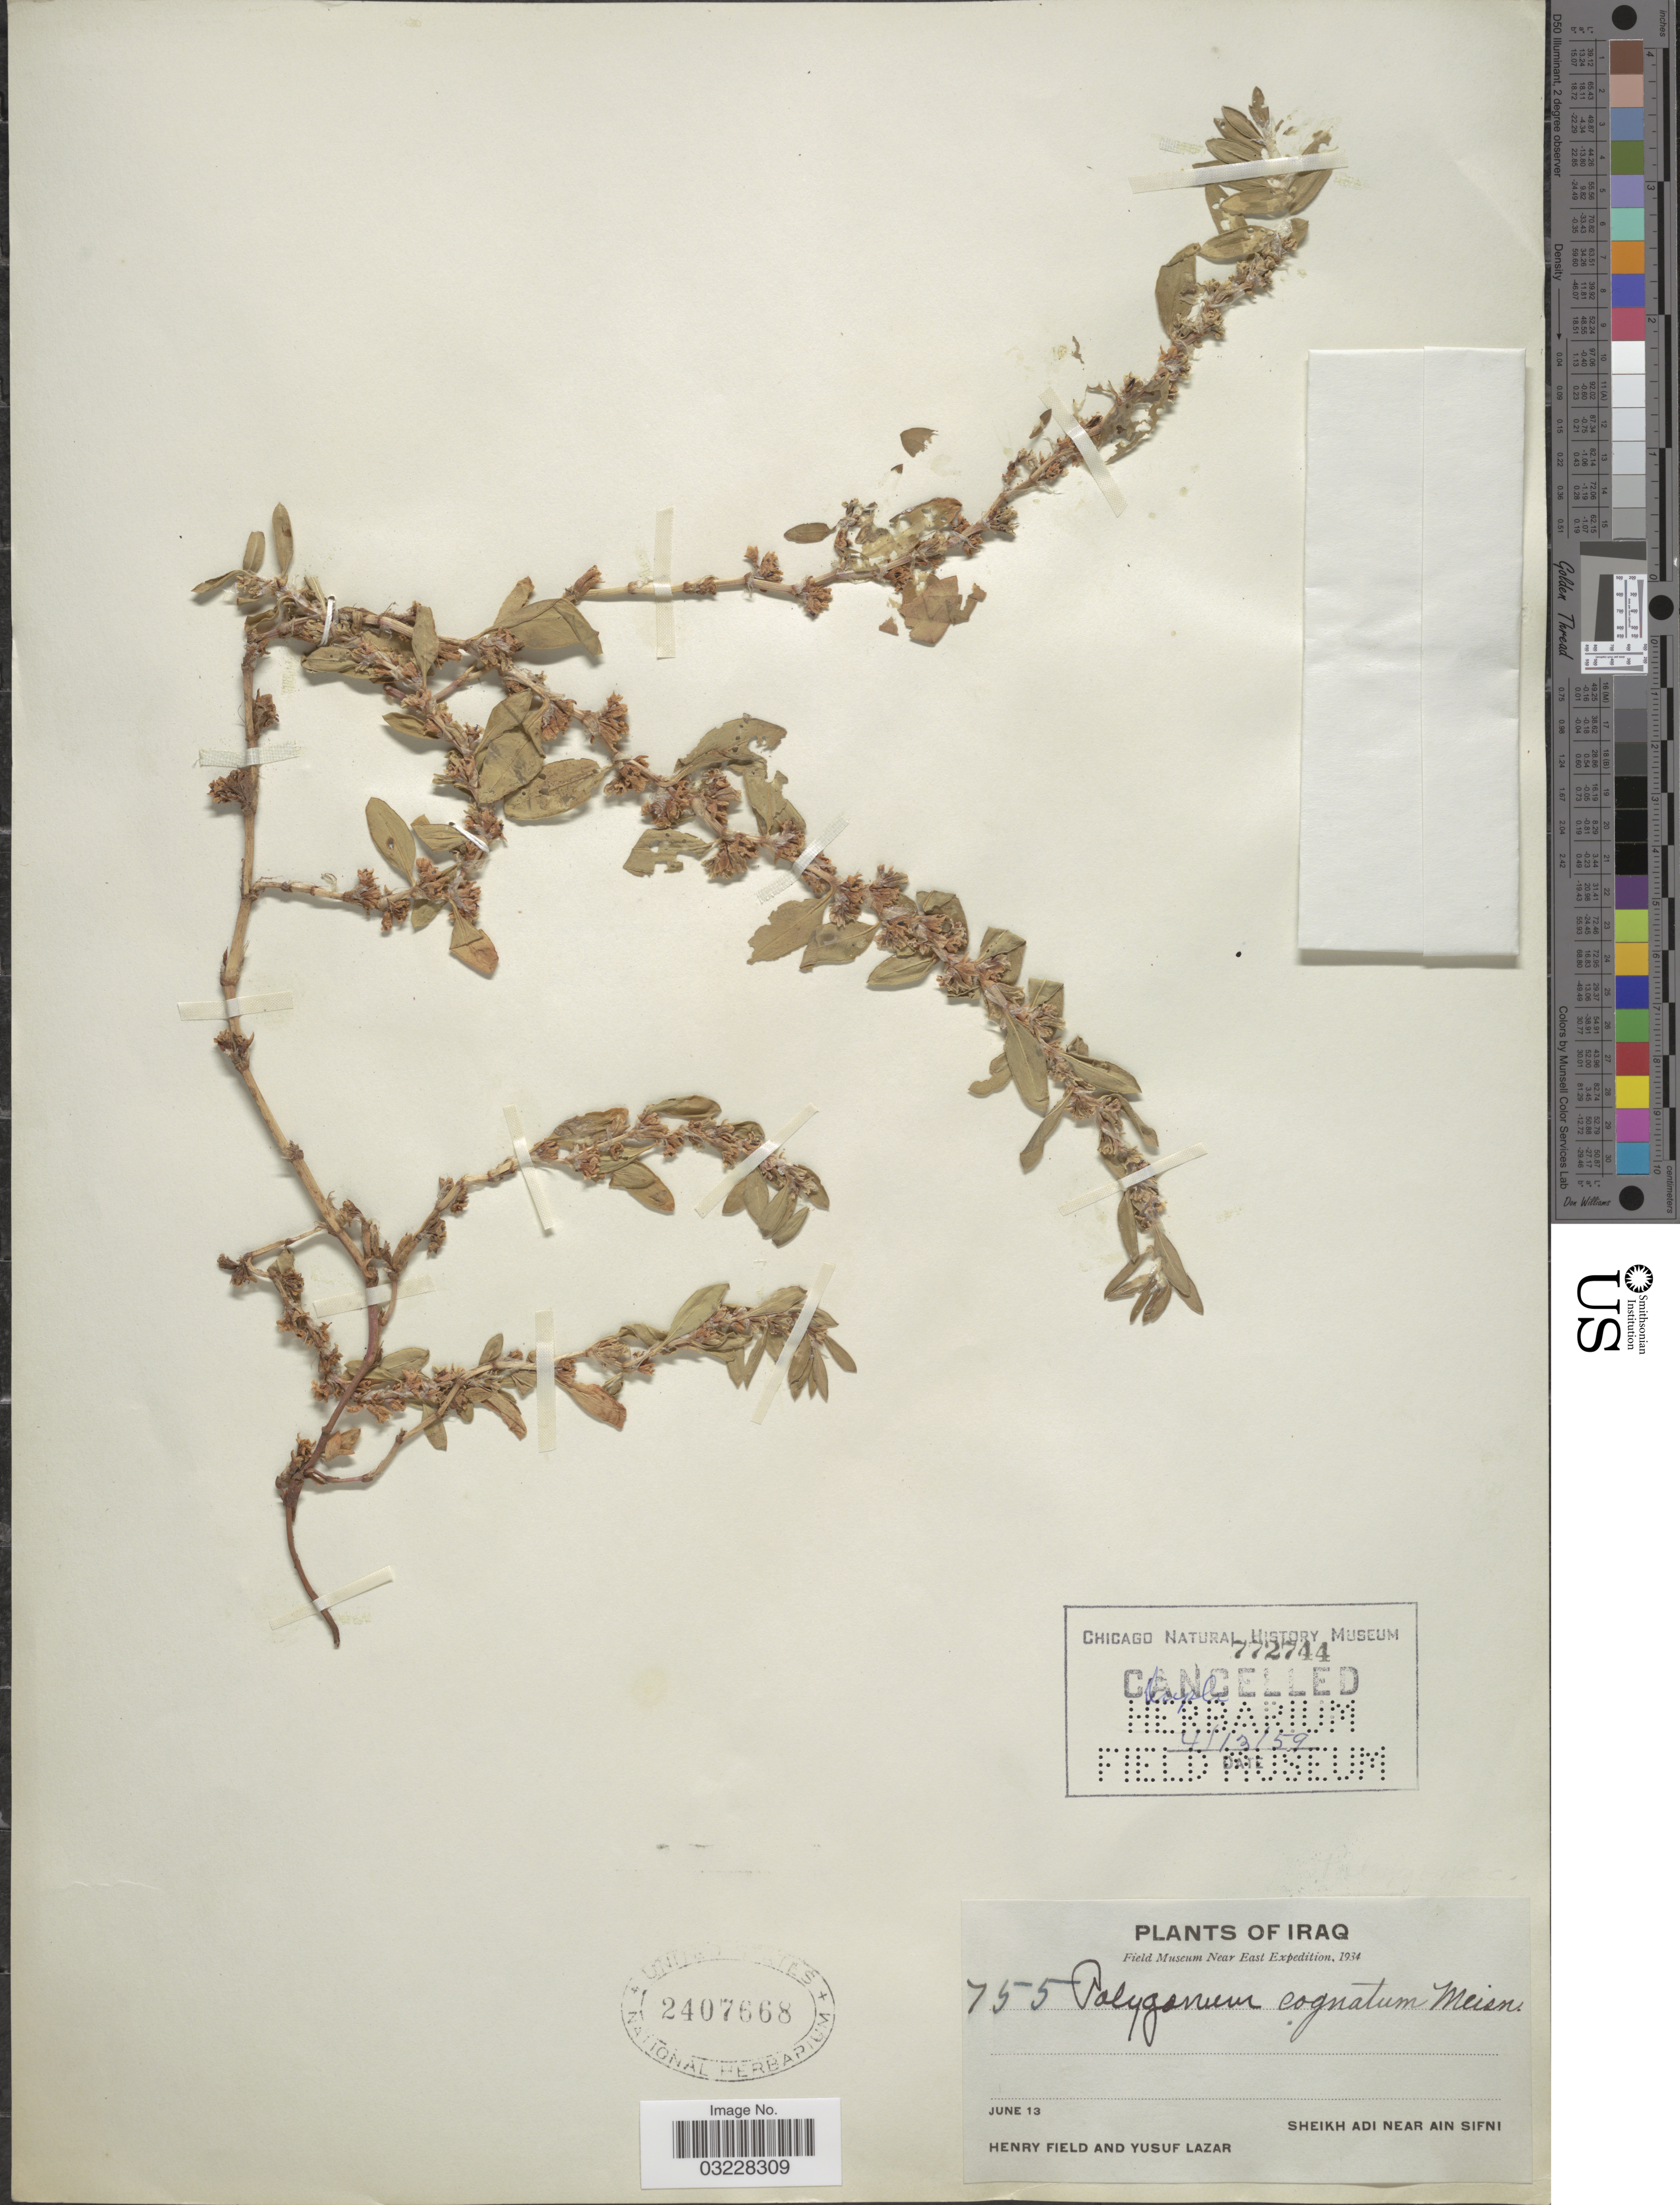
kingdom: Plantae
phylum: Tracheophyta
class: Magnoliopsida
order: Caryophyllales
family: Polygonaceae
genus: Polygonum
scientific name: Polygonum cognatum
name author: Meisn.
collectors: H. Field & Y. Lazar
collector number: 755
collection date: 1934-06-13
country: Iraq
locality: Sheikh Adi near Ain Sifni.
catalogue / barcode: US 2407668